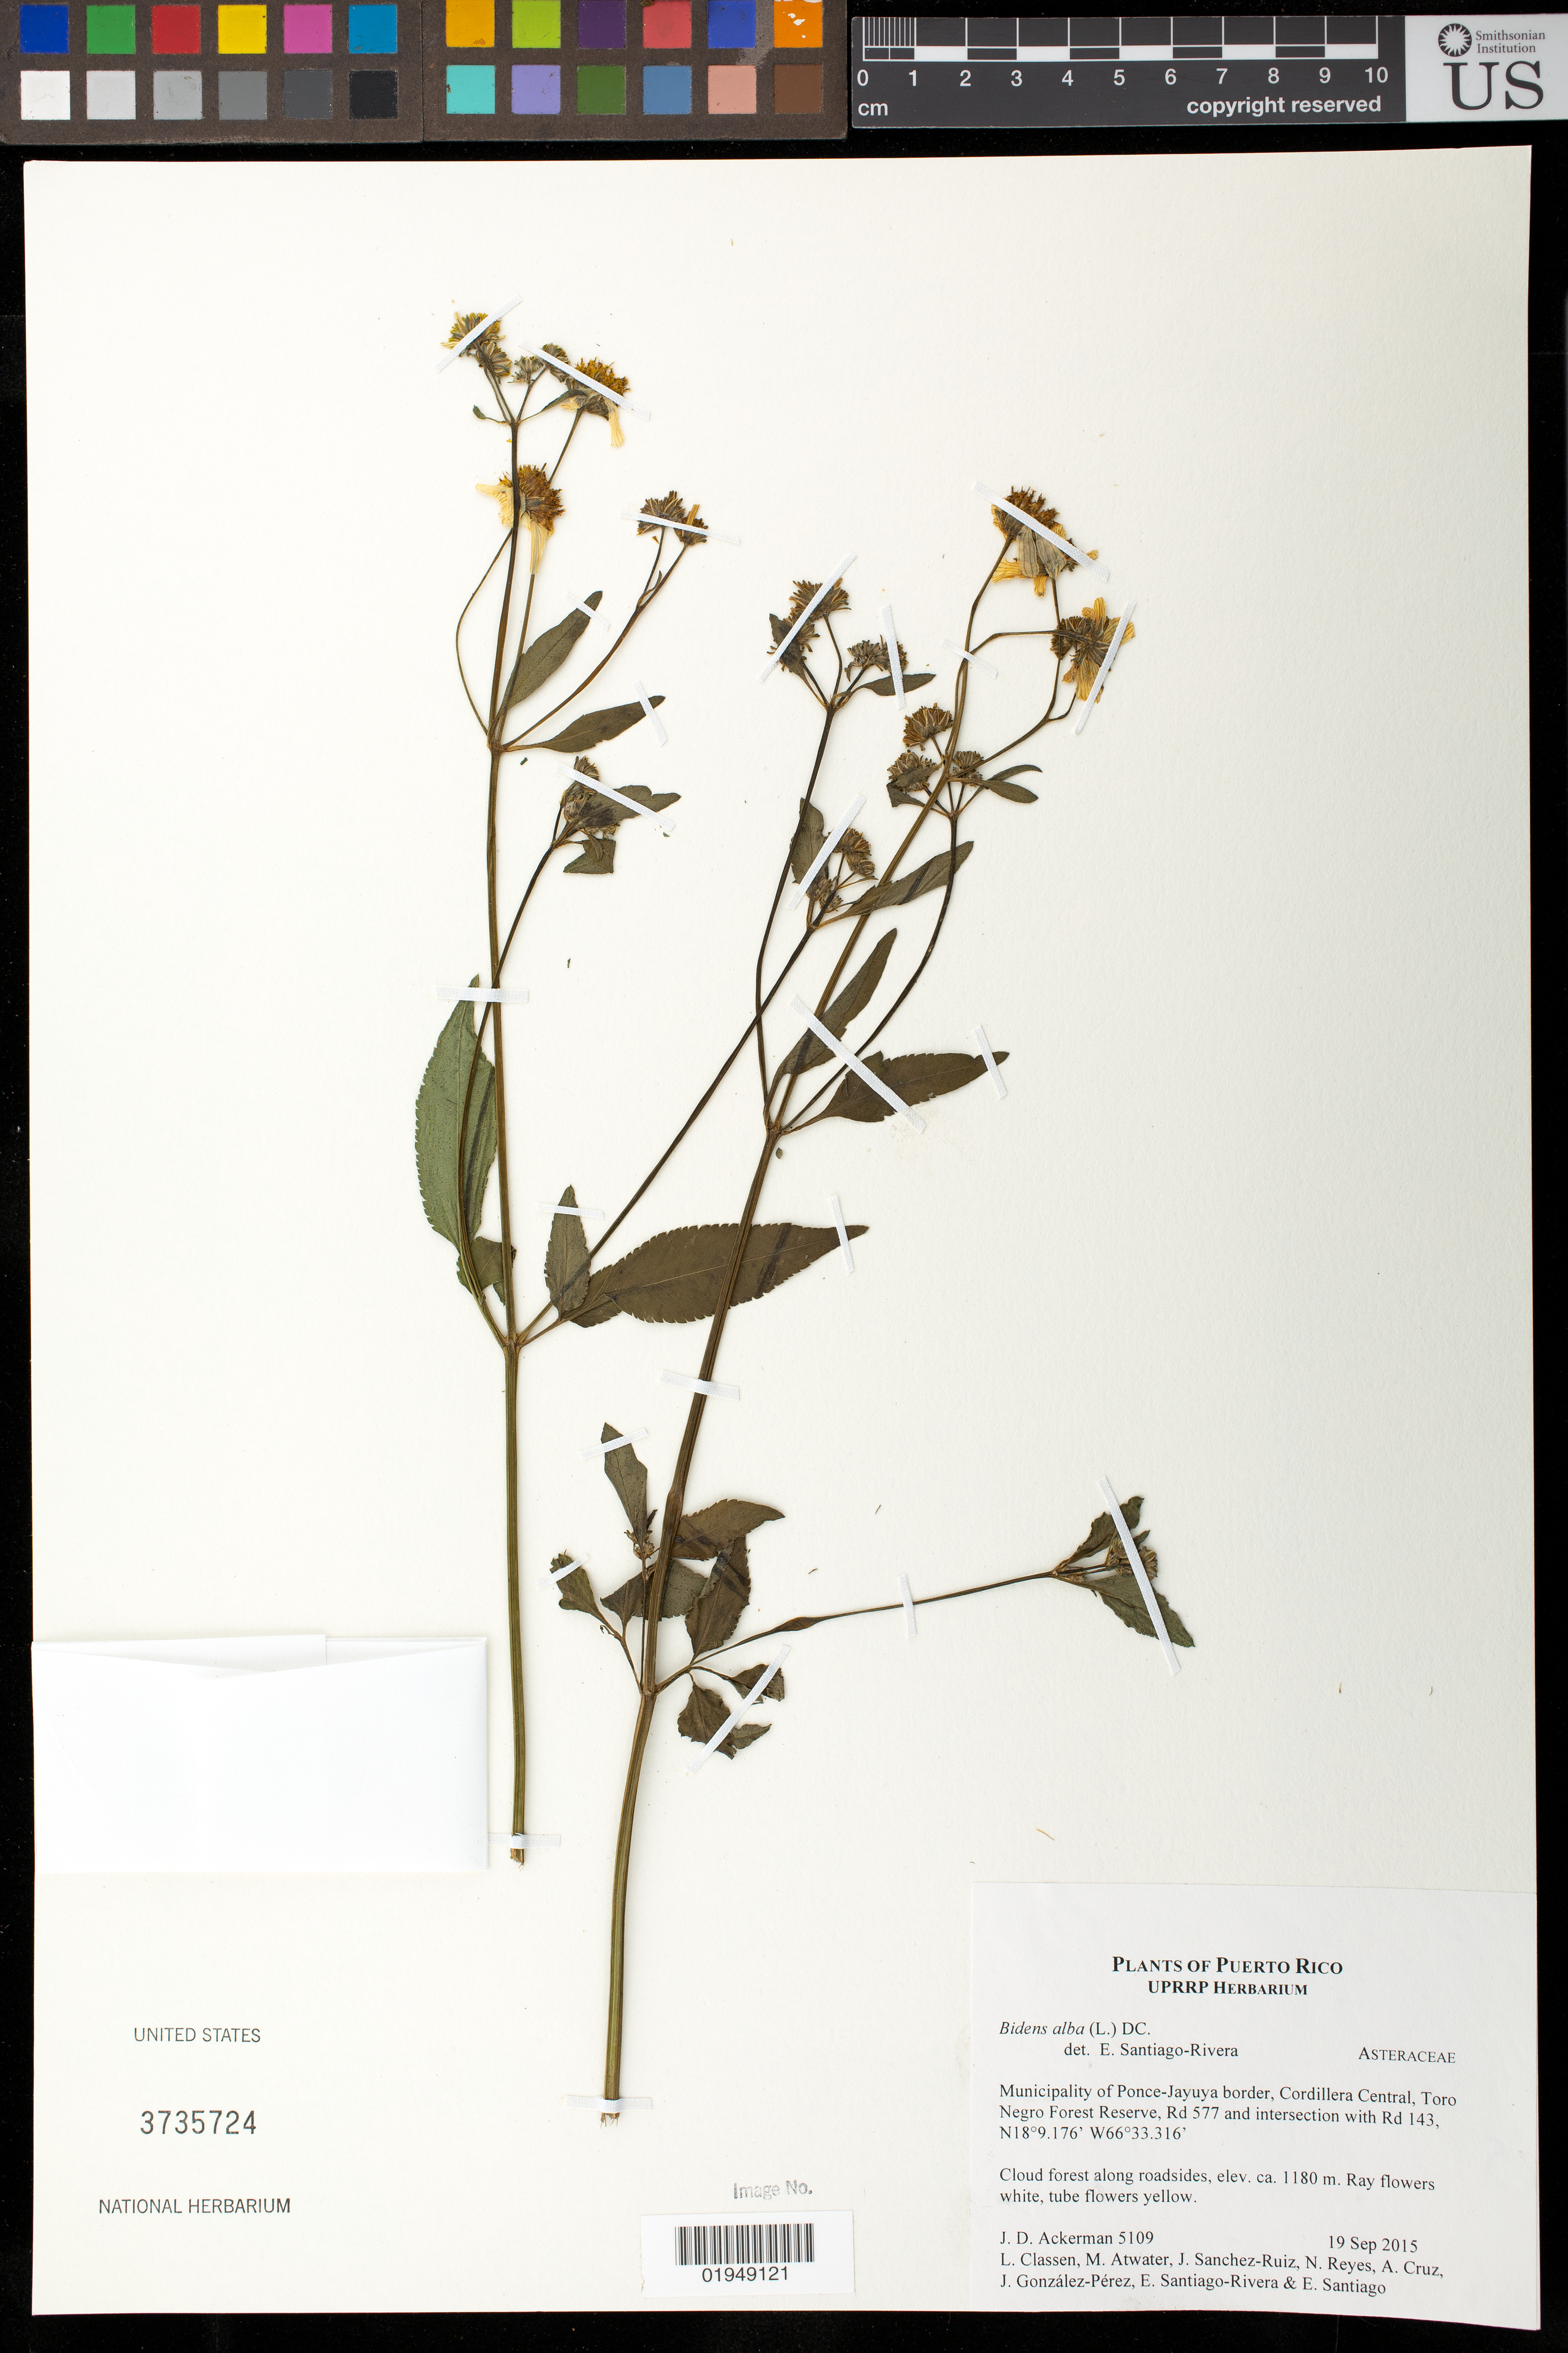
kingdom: Plantae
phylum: Tracheophyta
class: Magnoliopsida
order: Asterales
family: Asteraceae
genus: Bidens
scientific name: Bidens alba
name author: (L.) DC.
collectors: J. D. Ackerman et al.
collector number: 5109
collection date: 2015-09-19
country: Puerto Rico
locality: Municipality of Ponce-Jayuya border, Cordillera Central, Toro Negro Forest Reserve, Rd 577 and intersection with Rd 143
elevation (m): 1180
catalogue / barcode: US 3735724